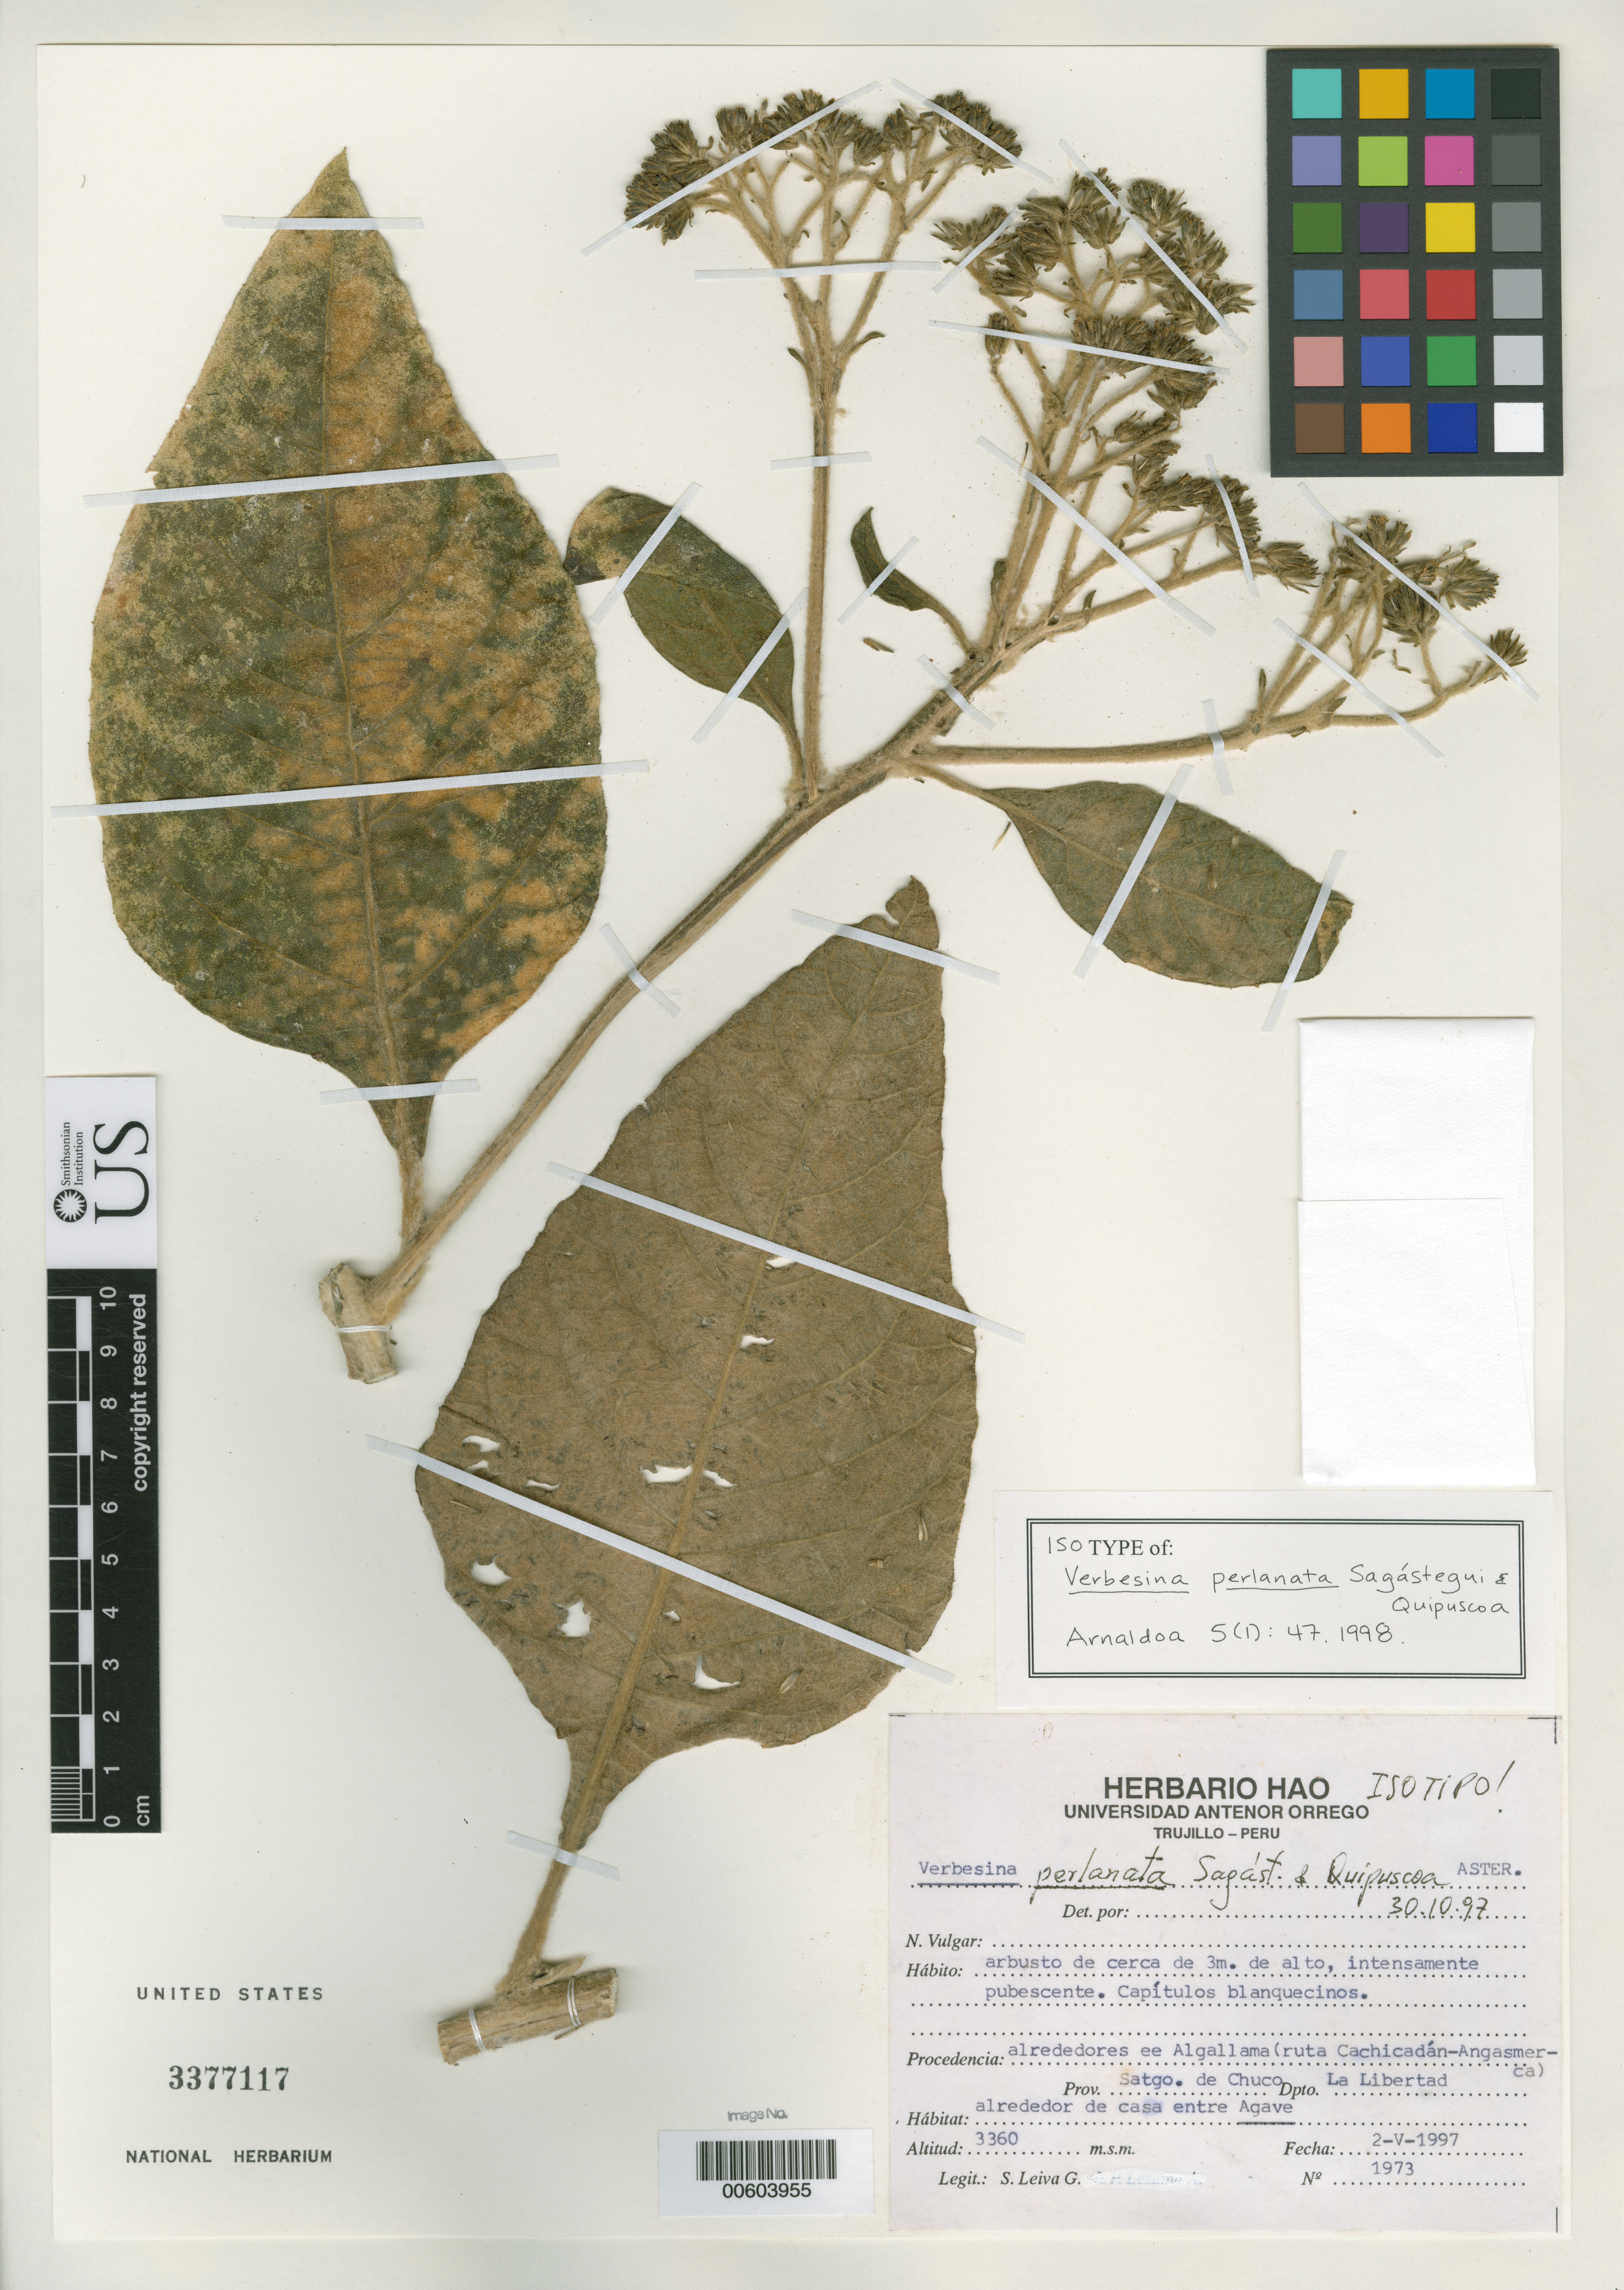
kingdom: Plantae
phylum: Tracheophyta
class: Magnoliopsida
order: Asterales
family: Asteraceae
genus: Verbesina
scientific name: Verbesina perlanata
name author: Sagást. & Quipuscoa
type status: Isotype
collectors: S. Leiva G.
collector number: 1973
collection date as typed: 02 May 1997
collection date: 1997-05-02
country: Peru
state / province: La Libertad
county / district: Santiago de Chuco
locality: Alrededotre de Algallama, Ruta Cachicadan - Angasmerca.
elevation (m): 3360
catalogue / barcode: US 3377117